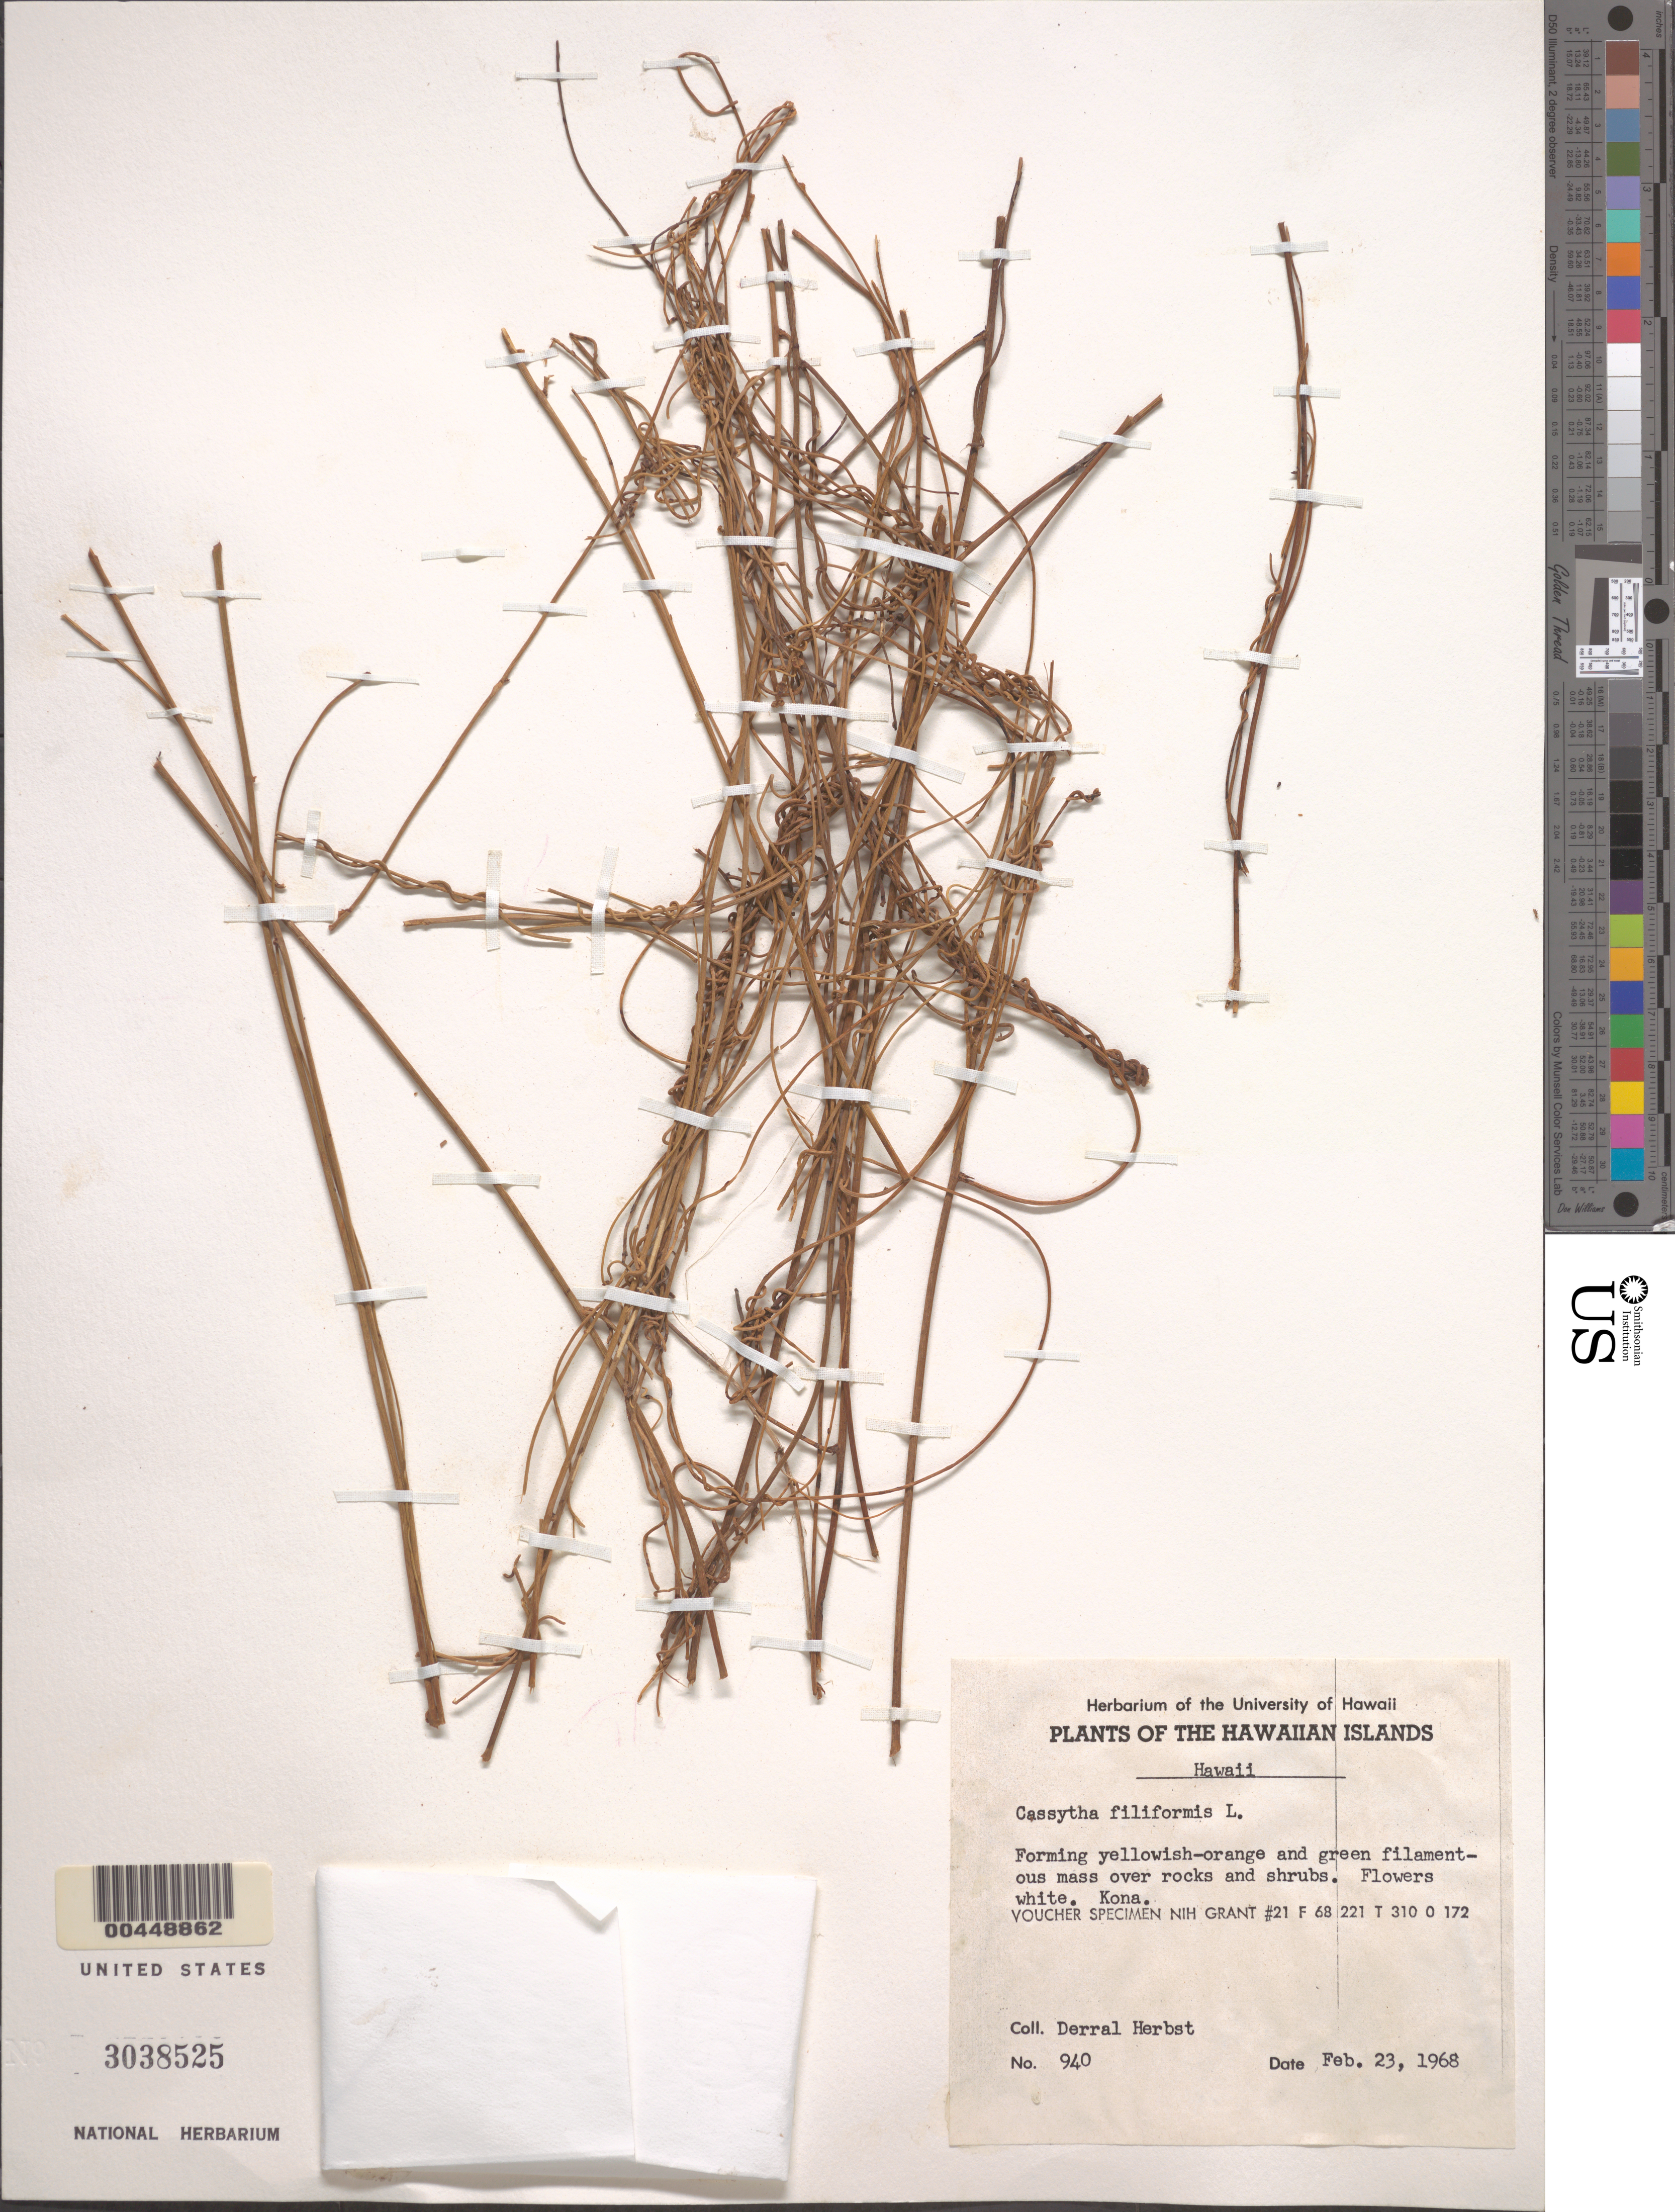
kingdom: Plantae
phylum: Tracheophyta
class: Magnoliopsida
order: Laurales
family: Lauraceae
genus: Cassytha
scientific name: Cassytha filiformis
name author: L.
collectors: D. R. Herbst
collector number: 940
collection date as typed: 23 Feb 1968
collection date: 1968-02-23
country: United States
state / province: Hawaii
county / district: Honolulu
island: Oahu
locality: Kona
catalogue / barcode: US 3038525